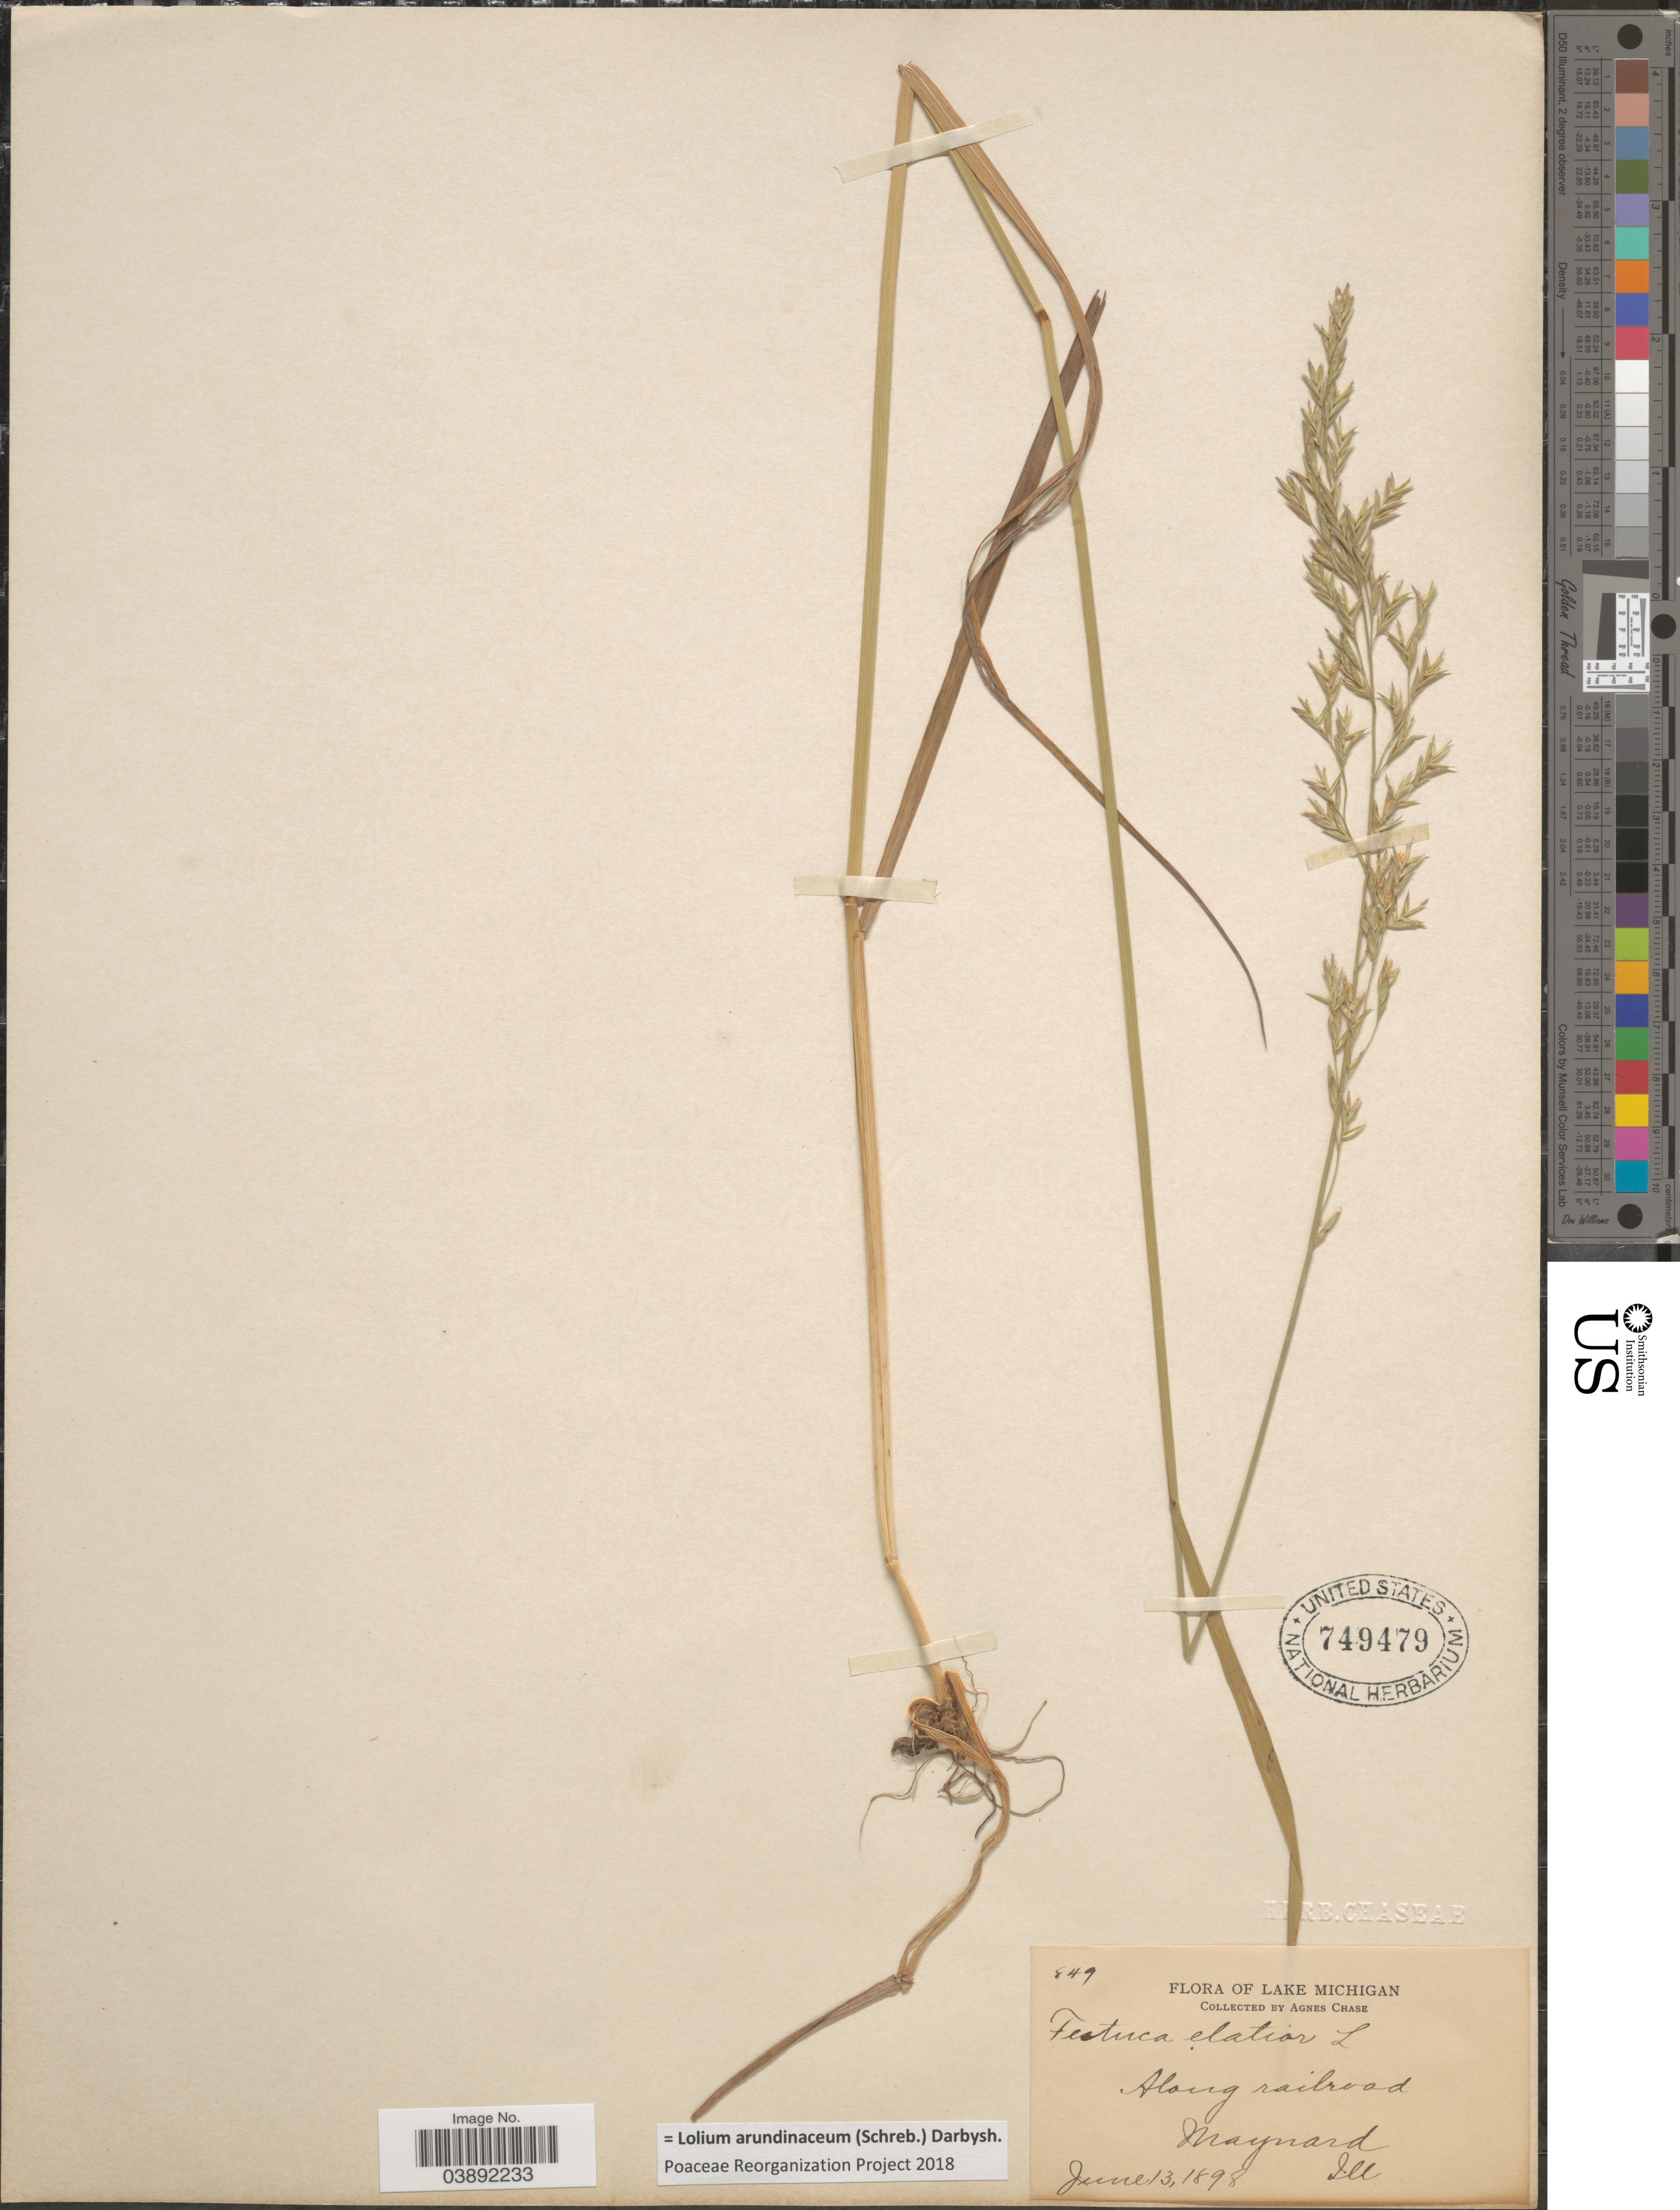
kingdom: Plantae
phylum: Tracheophyta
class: Liliopsida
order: Poales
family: Poaceae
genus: Lolium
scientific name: Lolium arundinaceum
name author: (Schreb.) Darbysh.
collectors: A. Chase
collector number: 849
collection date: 1898-06-13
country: United States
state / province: Illinois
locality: Lake Michigan. Along railroad. Maynard.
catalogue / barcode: US 749479